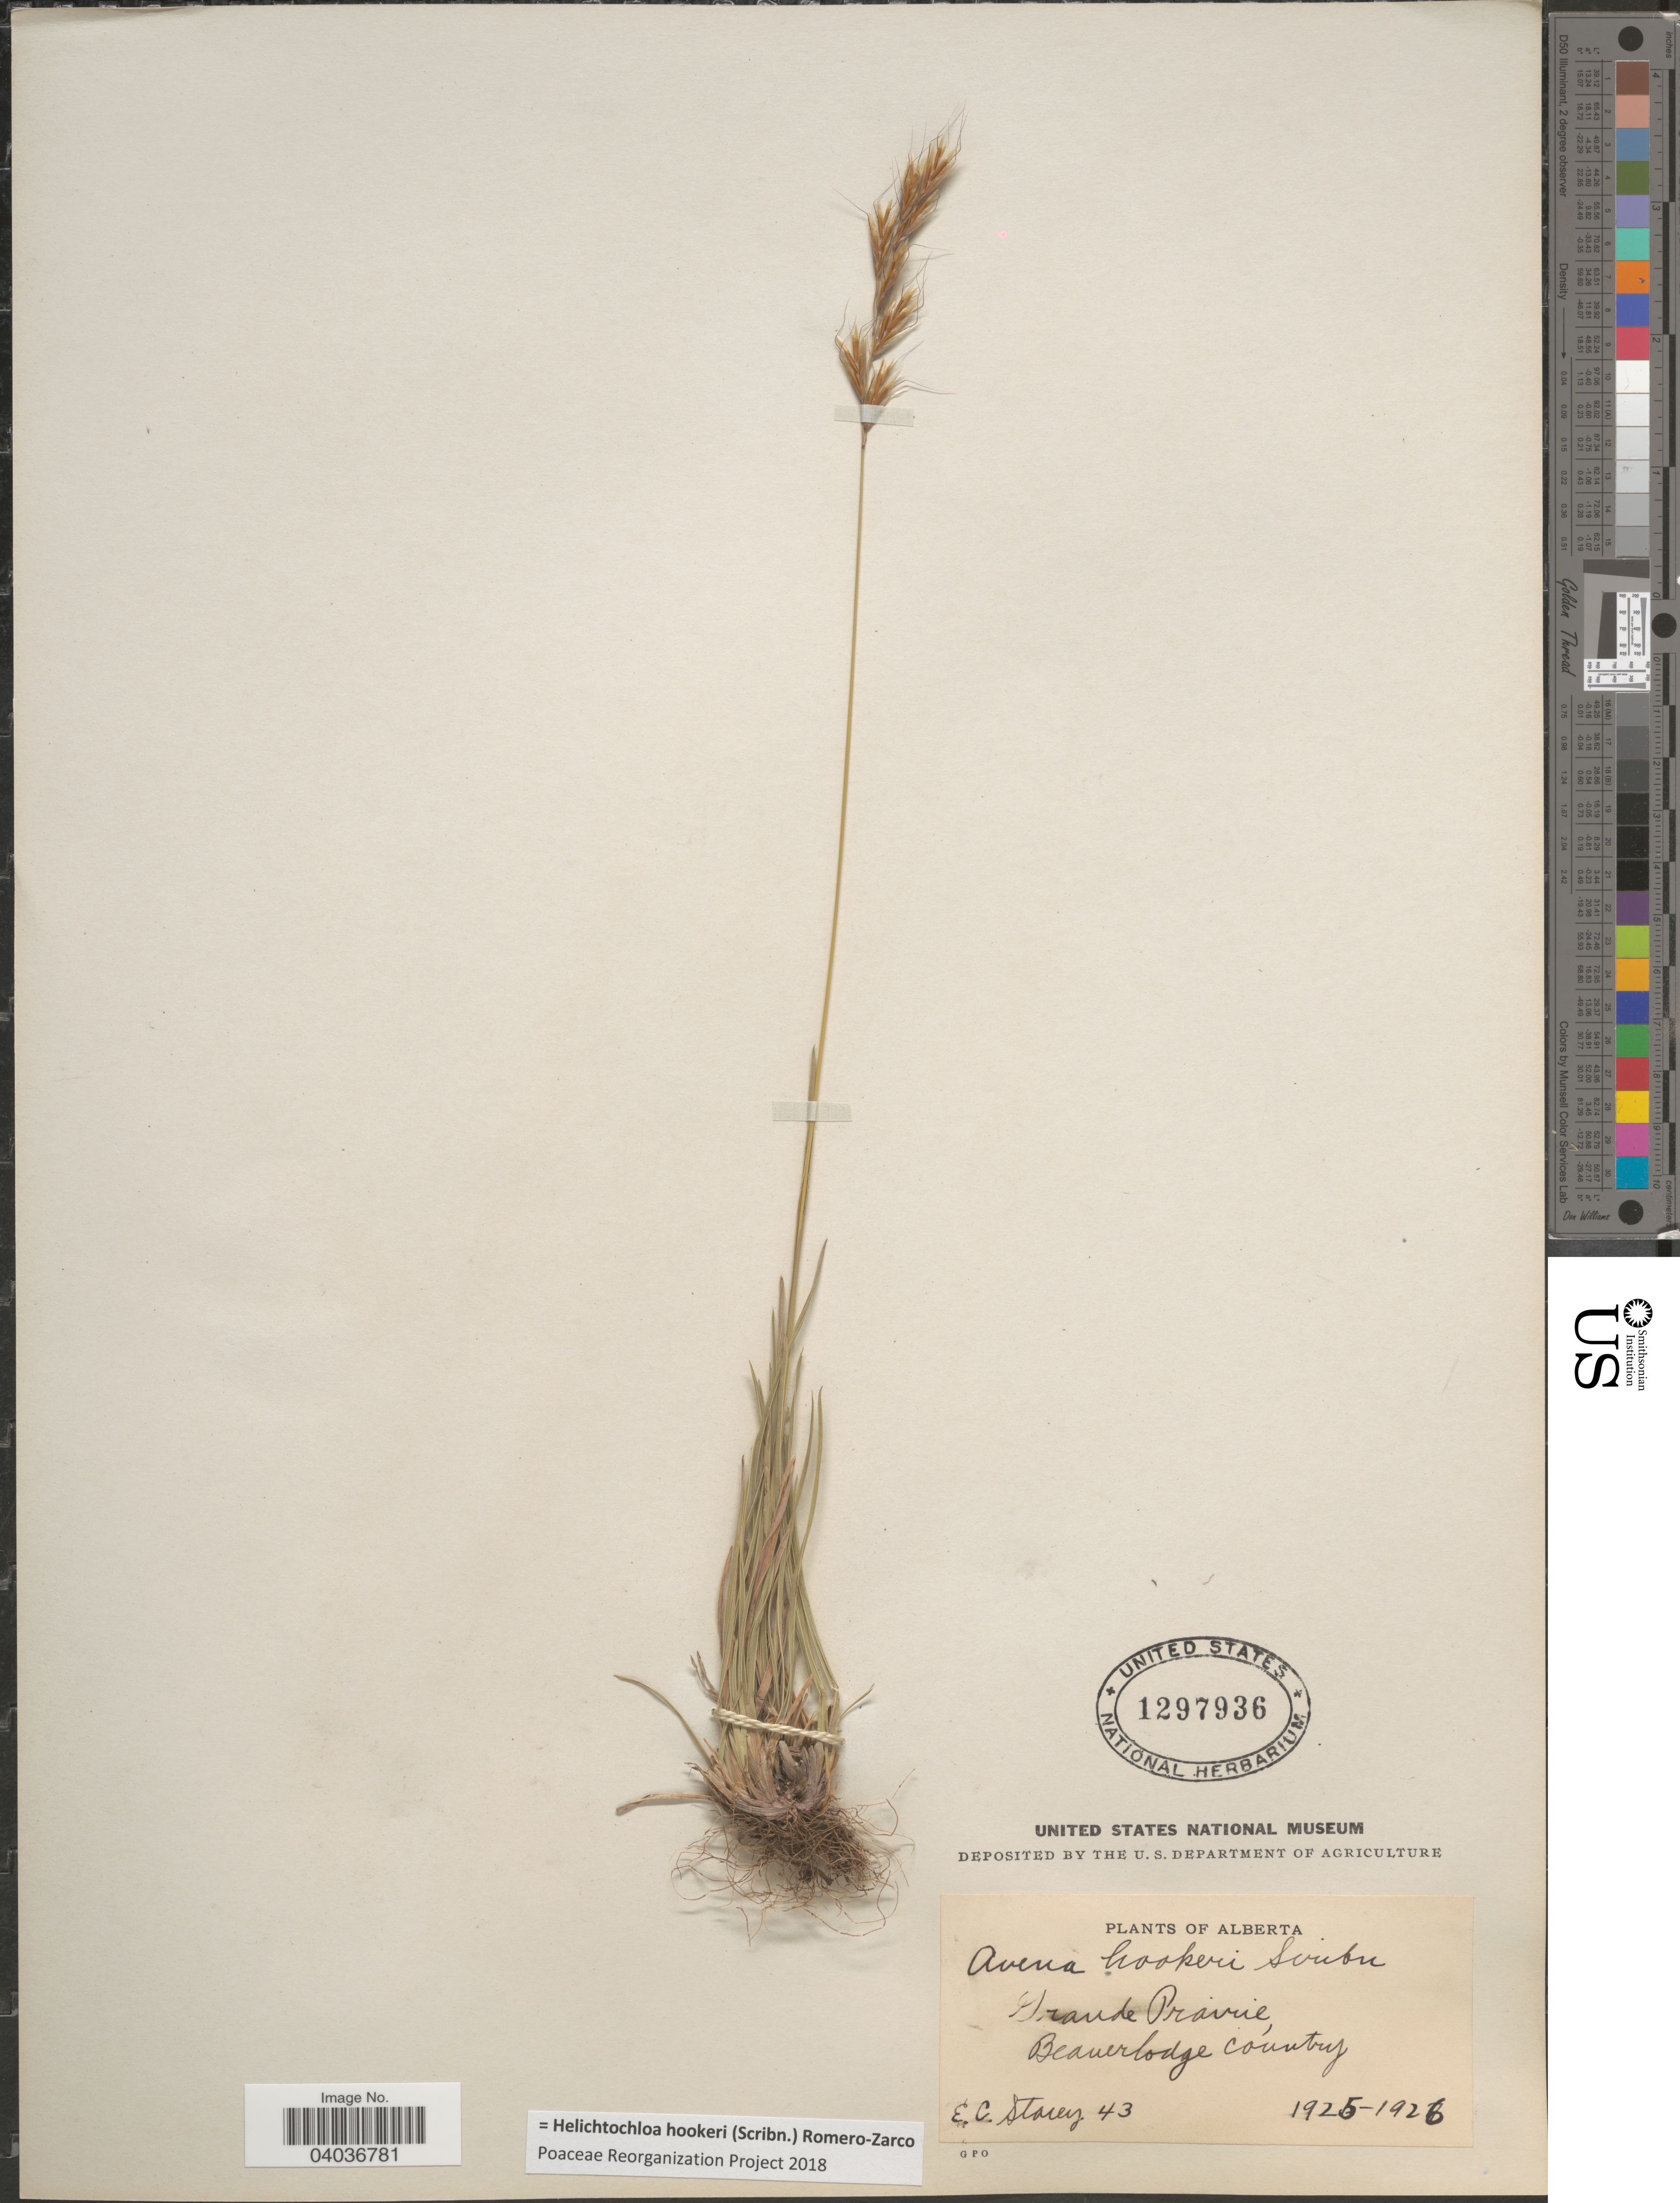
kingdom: Plantae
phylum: Tracheophyta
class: Liliopsida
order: Poales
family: Poaceae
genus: Helictochloa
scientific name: Helictochloa hookeri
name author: (Scribn.) Romero Zarco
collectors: E. Stacey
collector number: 43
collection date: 1925/1926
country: Canada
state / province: Alberta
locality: Grande Prairie, Beaverlodge Country.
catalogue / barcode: US 1297936